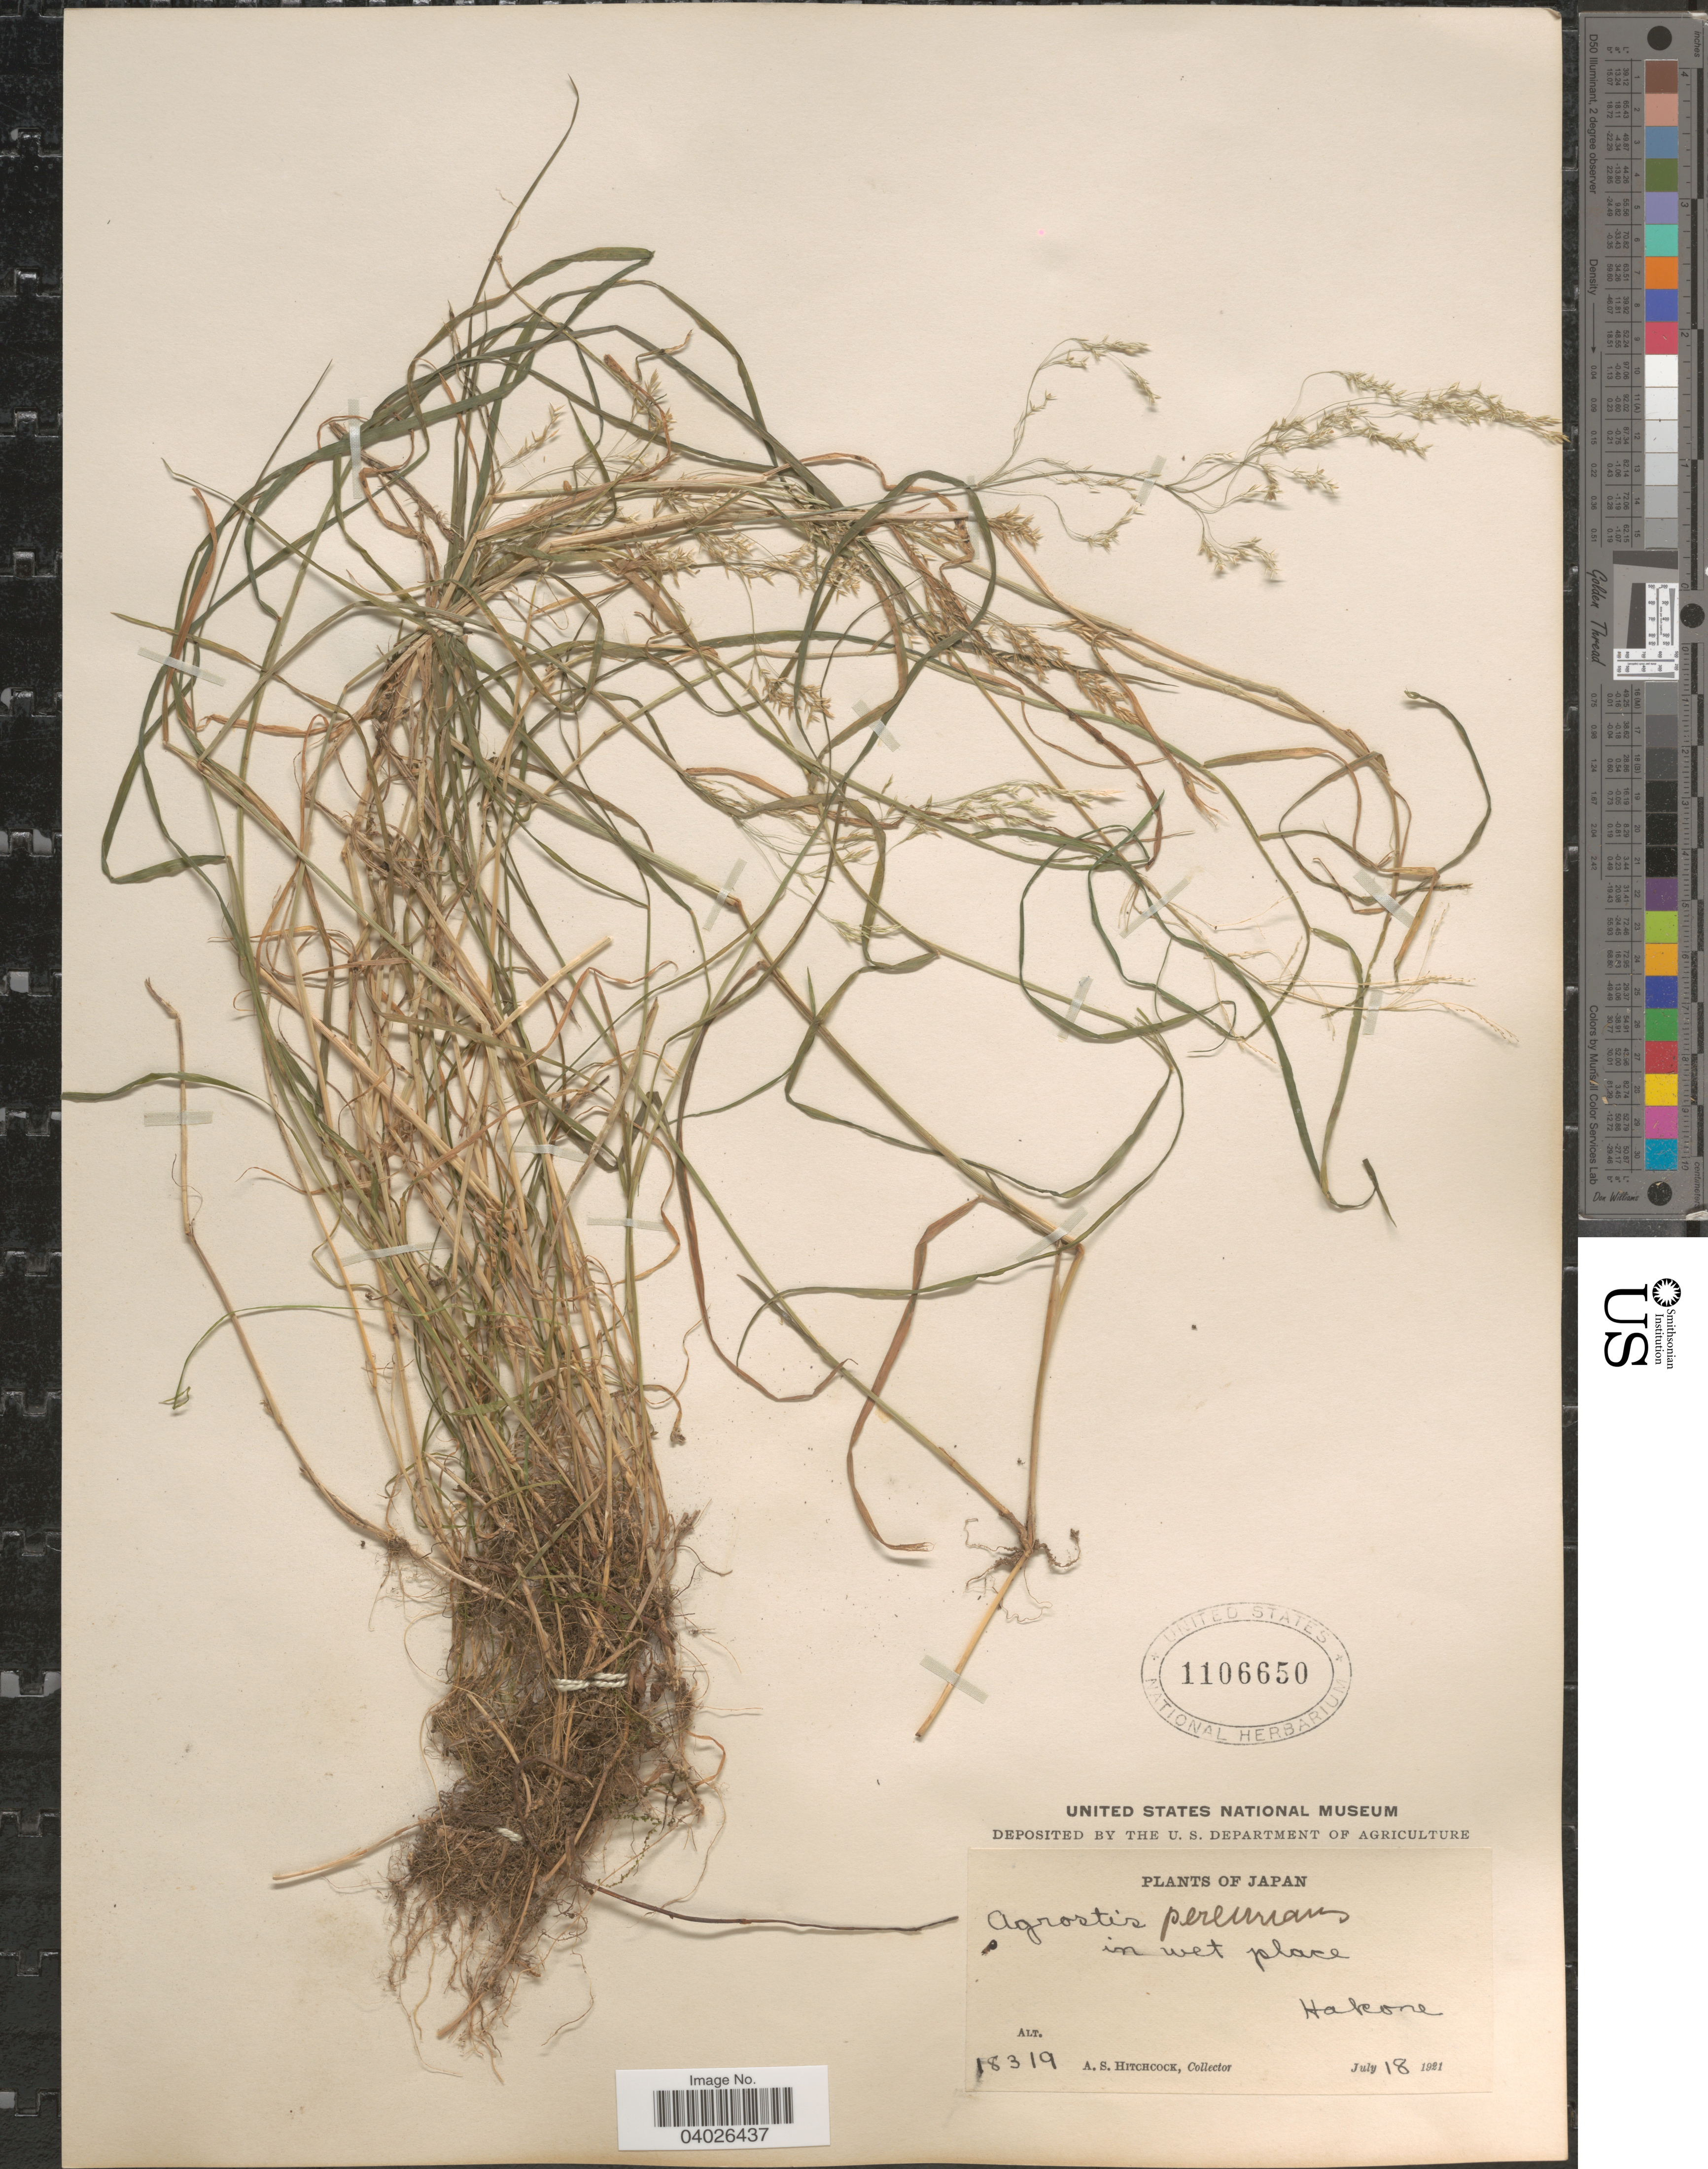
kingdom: Plantae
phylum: Tracheophyta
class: Liliopsida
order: Poales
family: Poaceae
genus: Agrostis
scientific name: Agrostis perennans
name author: (Walter) Tuck.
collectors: A. S. Hitchcock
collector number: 18319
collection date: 1921-07-18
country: Japan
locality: Hakone.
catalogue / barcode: US 1106650